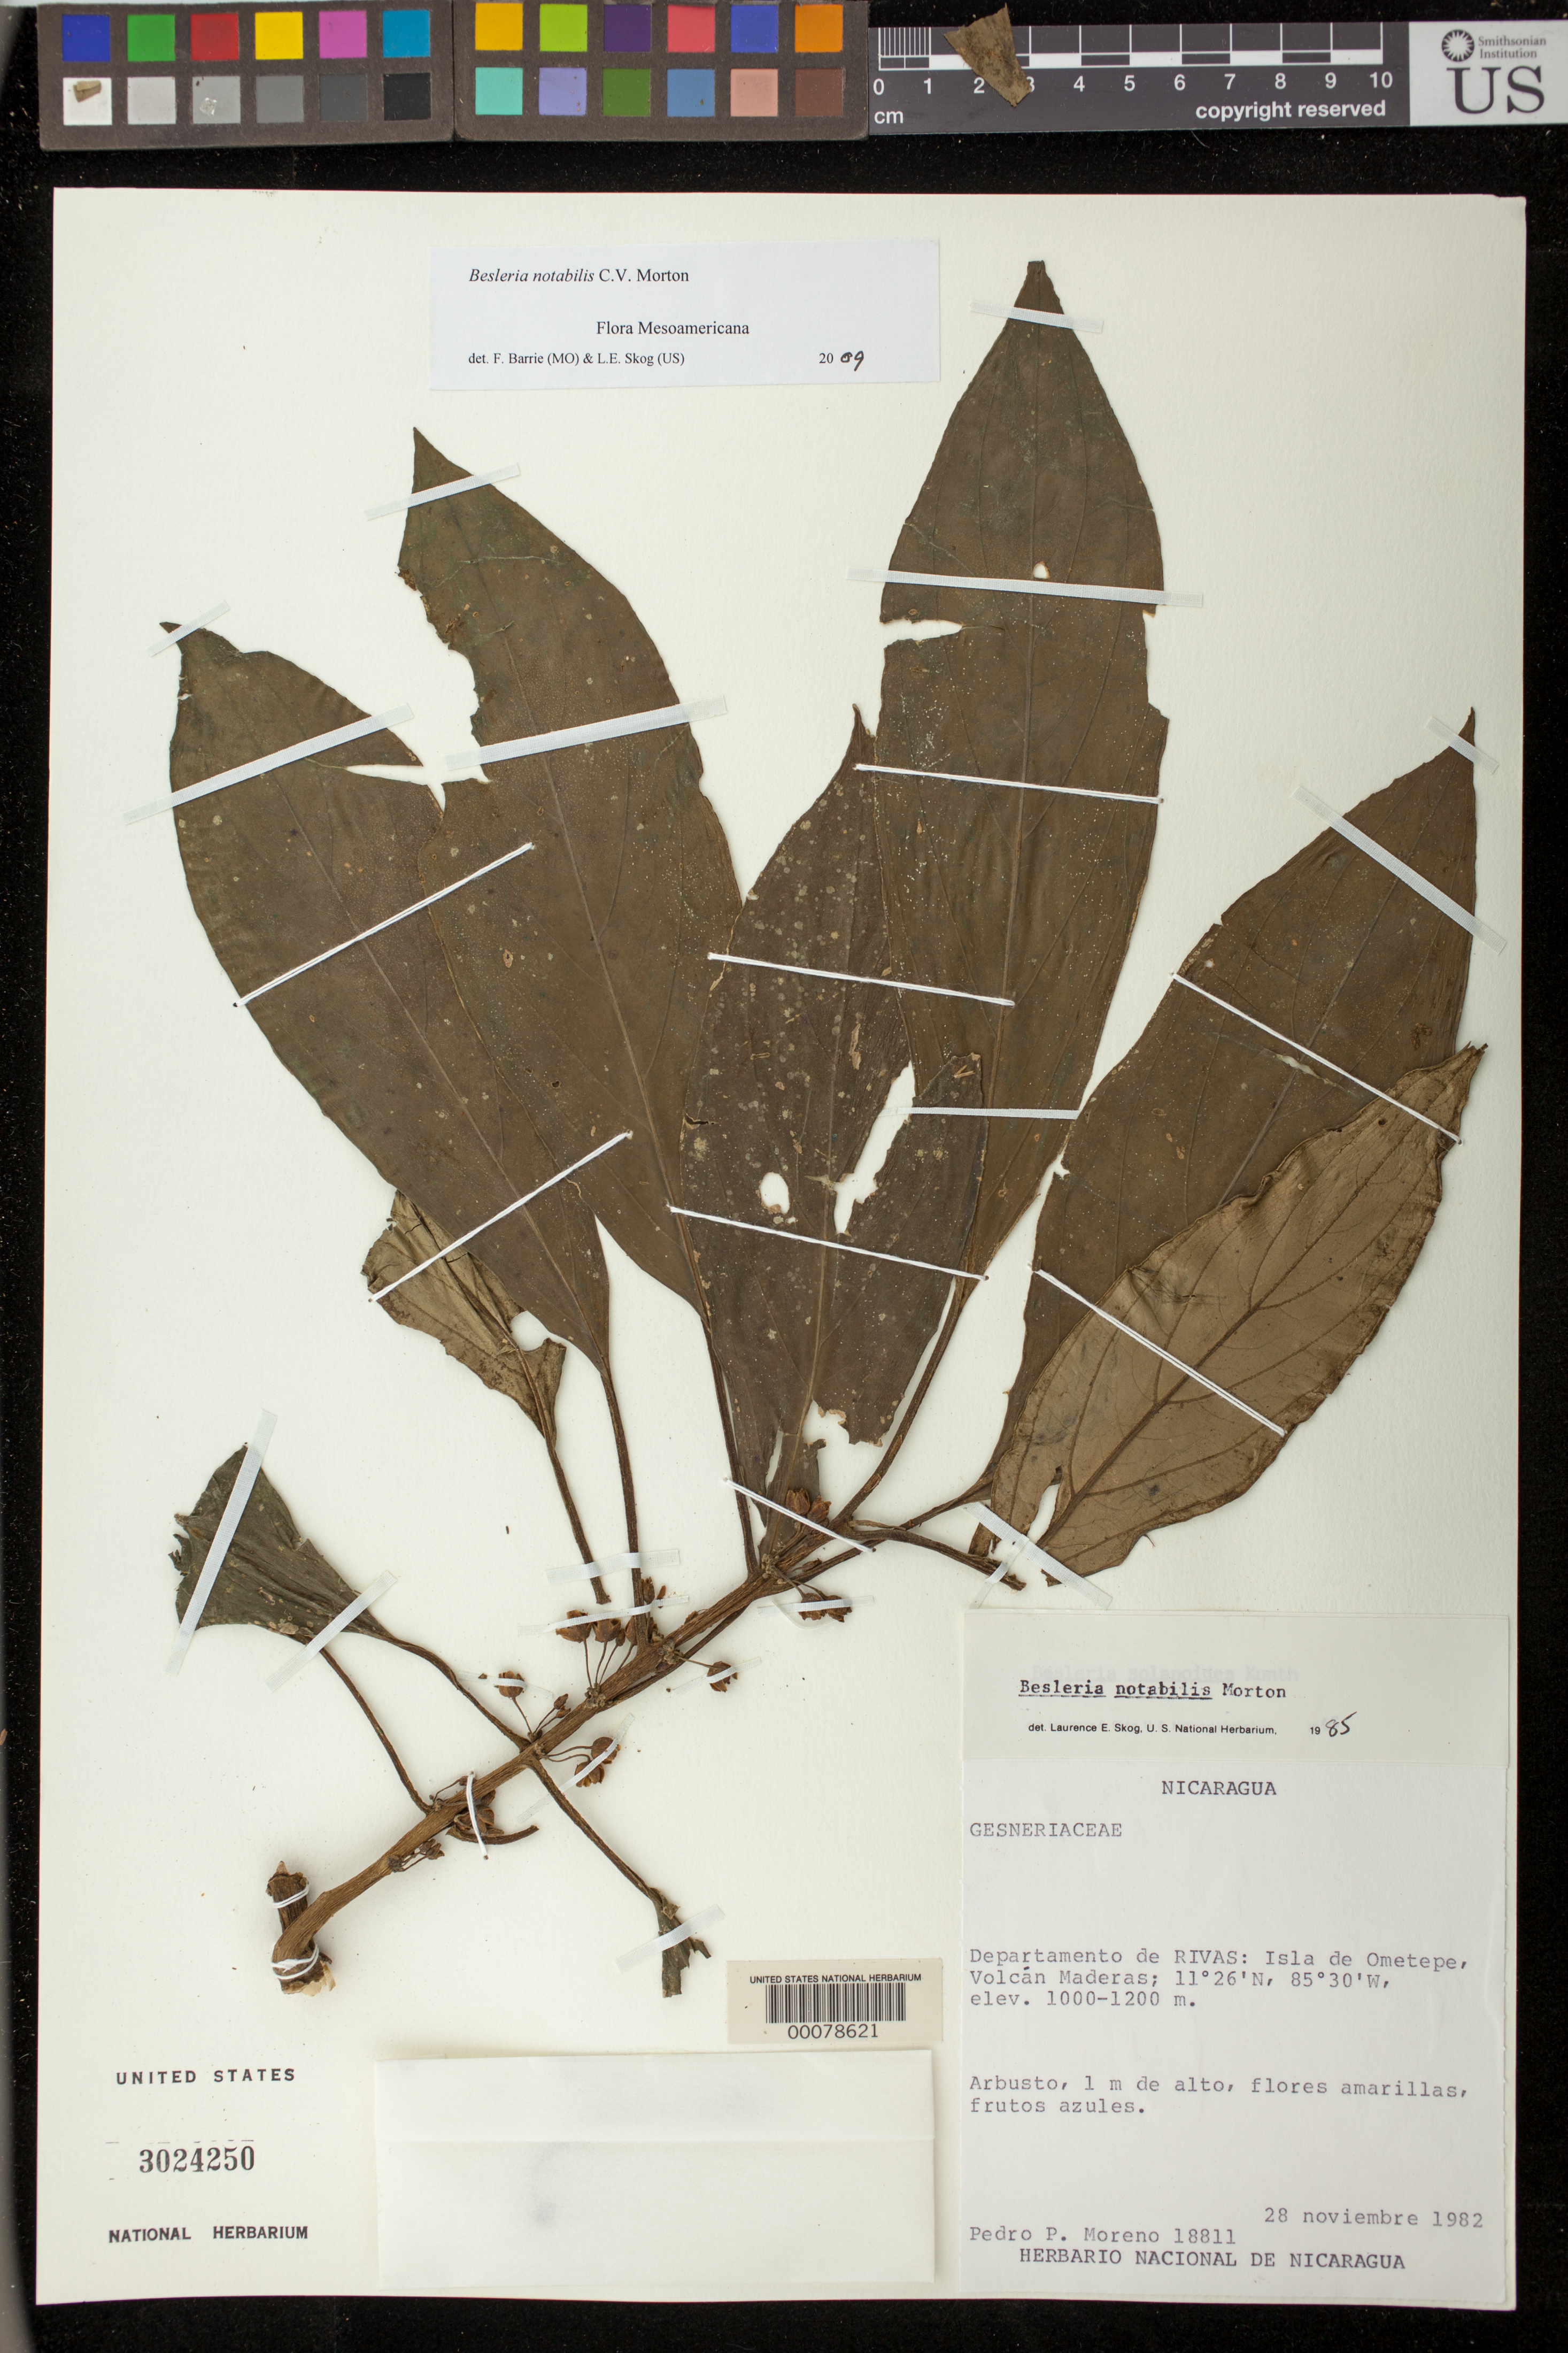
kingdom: Plantae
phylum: Tracheophyta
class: Magnoliopsida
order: Lamiales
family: Gesneriaceae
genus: Besleria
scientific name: Besleria notabilis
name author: C.V. Morton in Standl.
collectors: P. Moreno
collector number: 18811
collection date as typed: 28 Nov 1982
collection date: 1982-11-28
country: Nicaragua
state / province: Rivas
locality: Isla de Ometepe, Volcan Maderas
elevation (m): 1000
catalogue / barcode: US 3024250